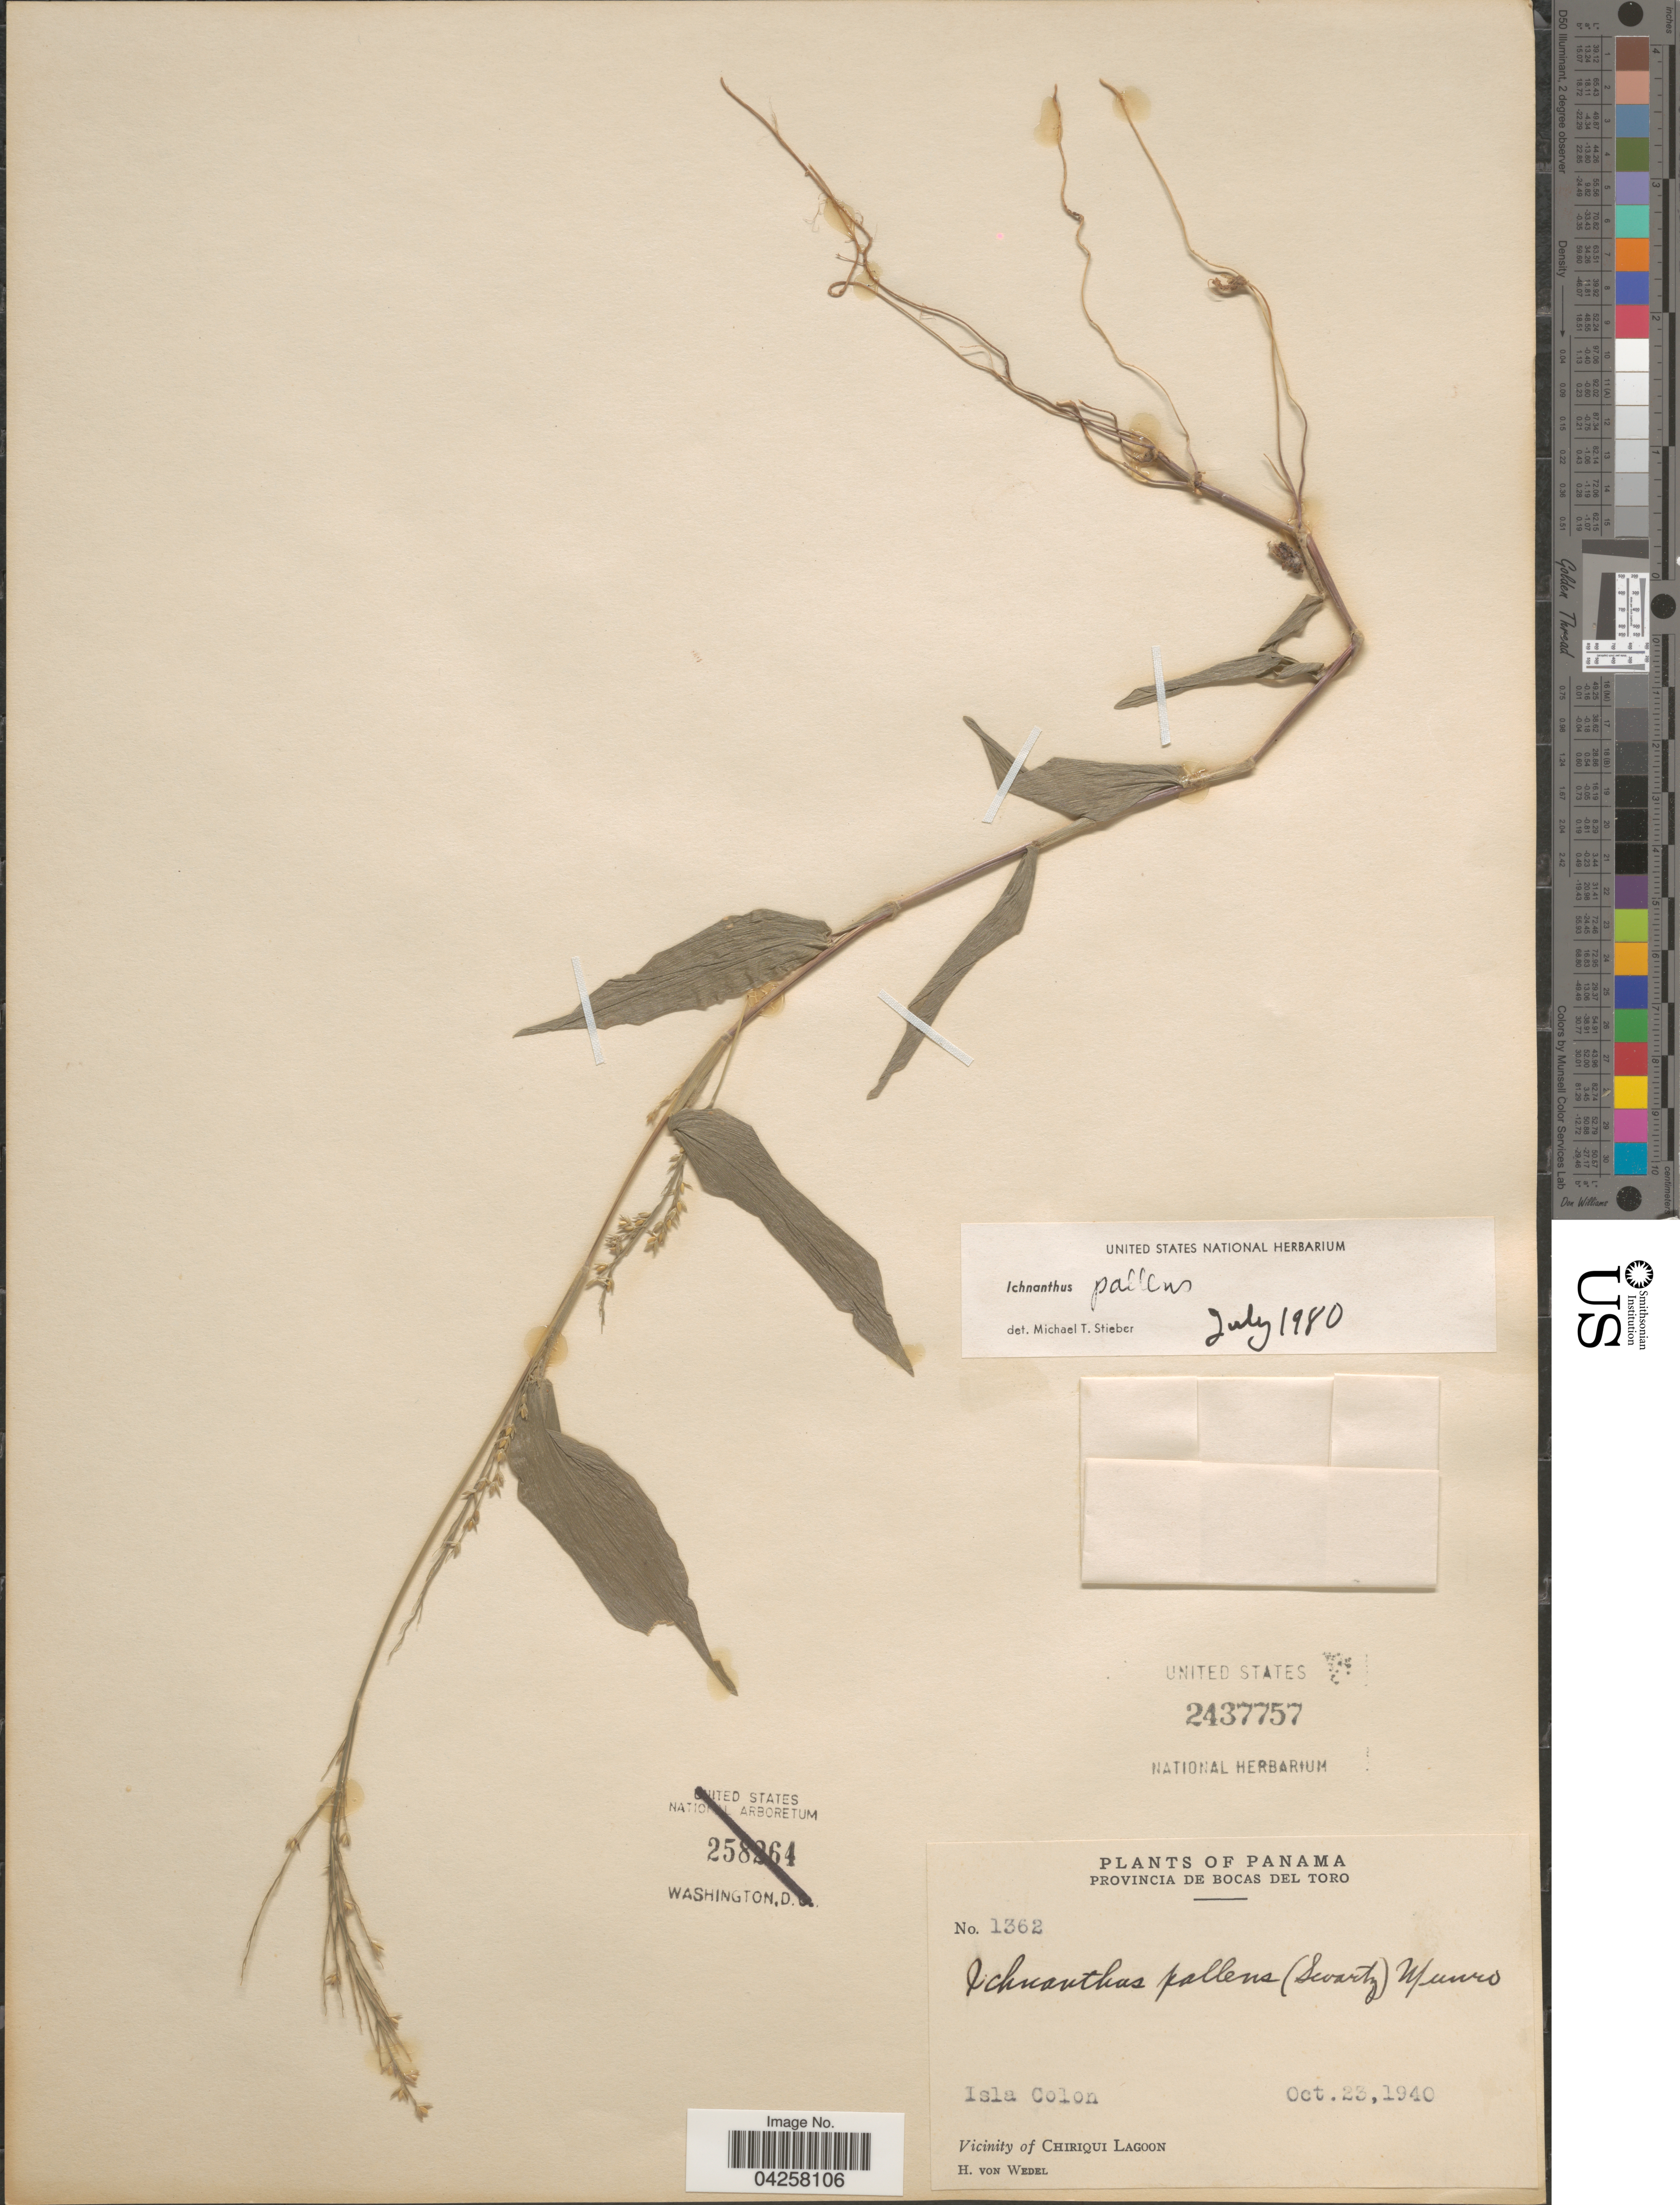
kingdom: Plantae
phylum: Tracheophyta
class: Liliopsida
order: Poales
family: Poaceae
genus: Ichnanthus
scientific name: Ichnanthus pallens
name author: (Sw.) Munro ex Benth.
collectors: H. von Wedel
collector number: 1362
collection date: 1940-10-23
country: Panama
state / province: Bocas del Toro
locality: Isla Colon. Vicinity of Chiriqui Lagoon.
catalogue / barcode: US 2437757